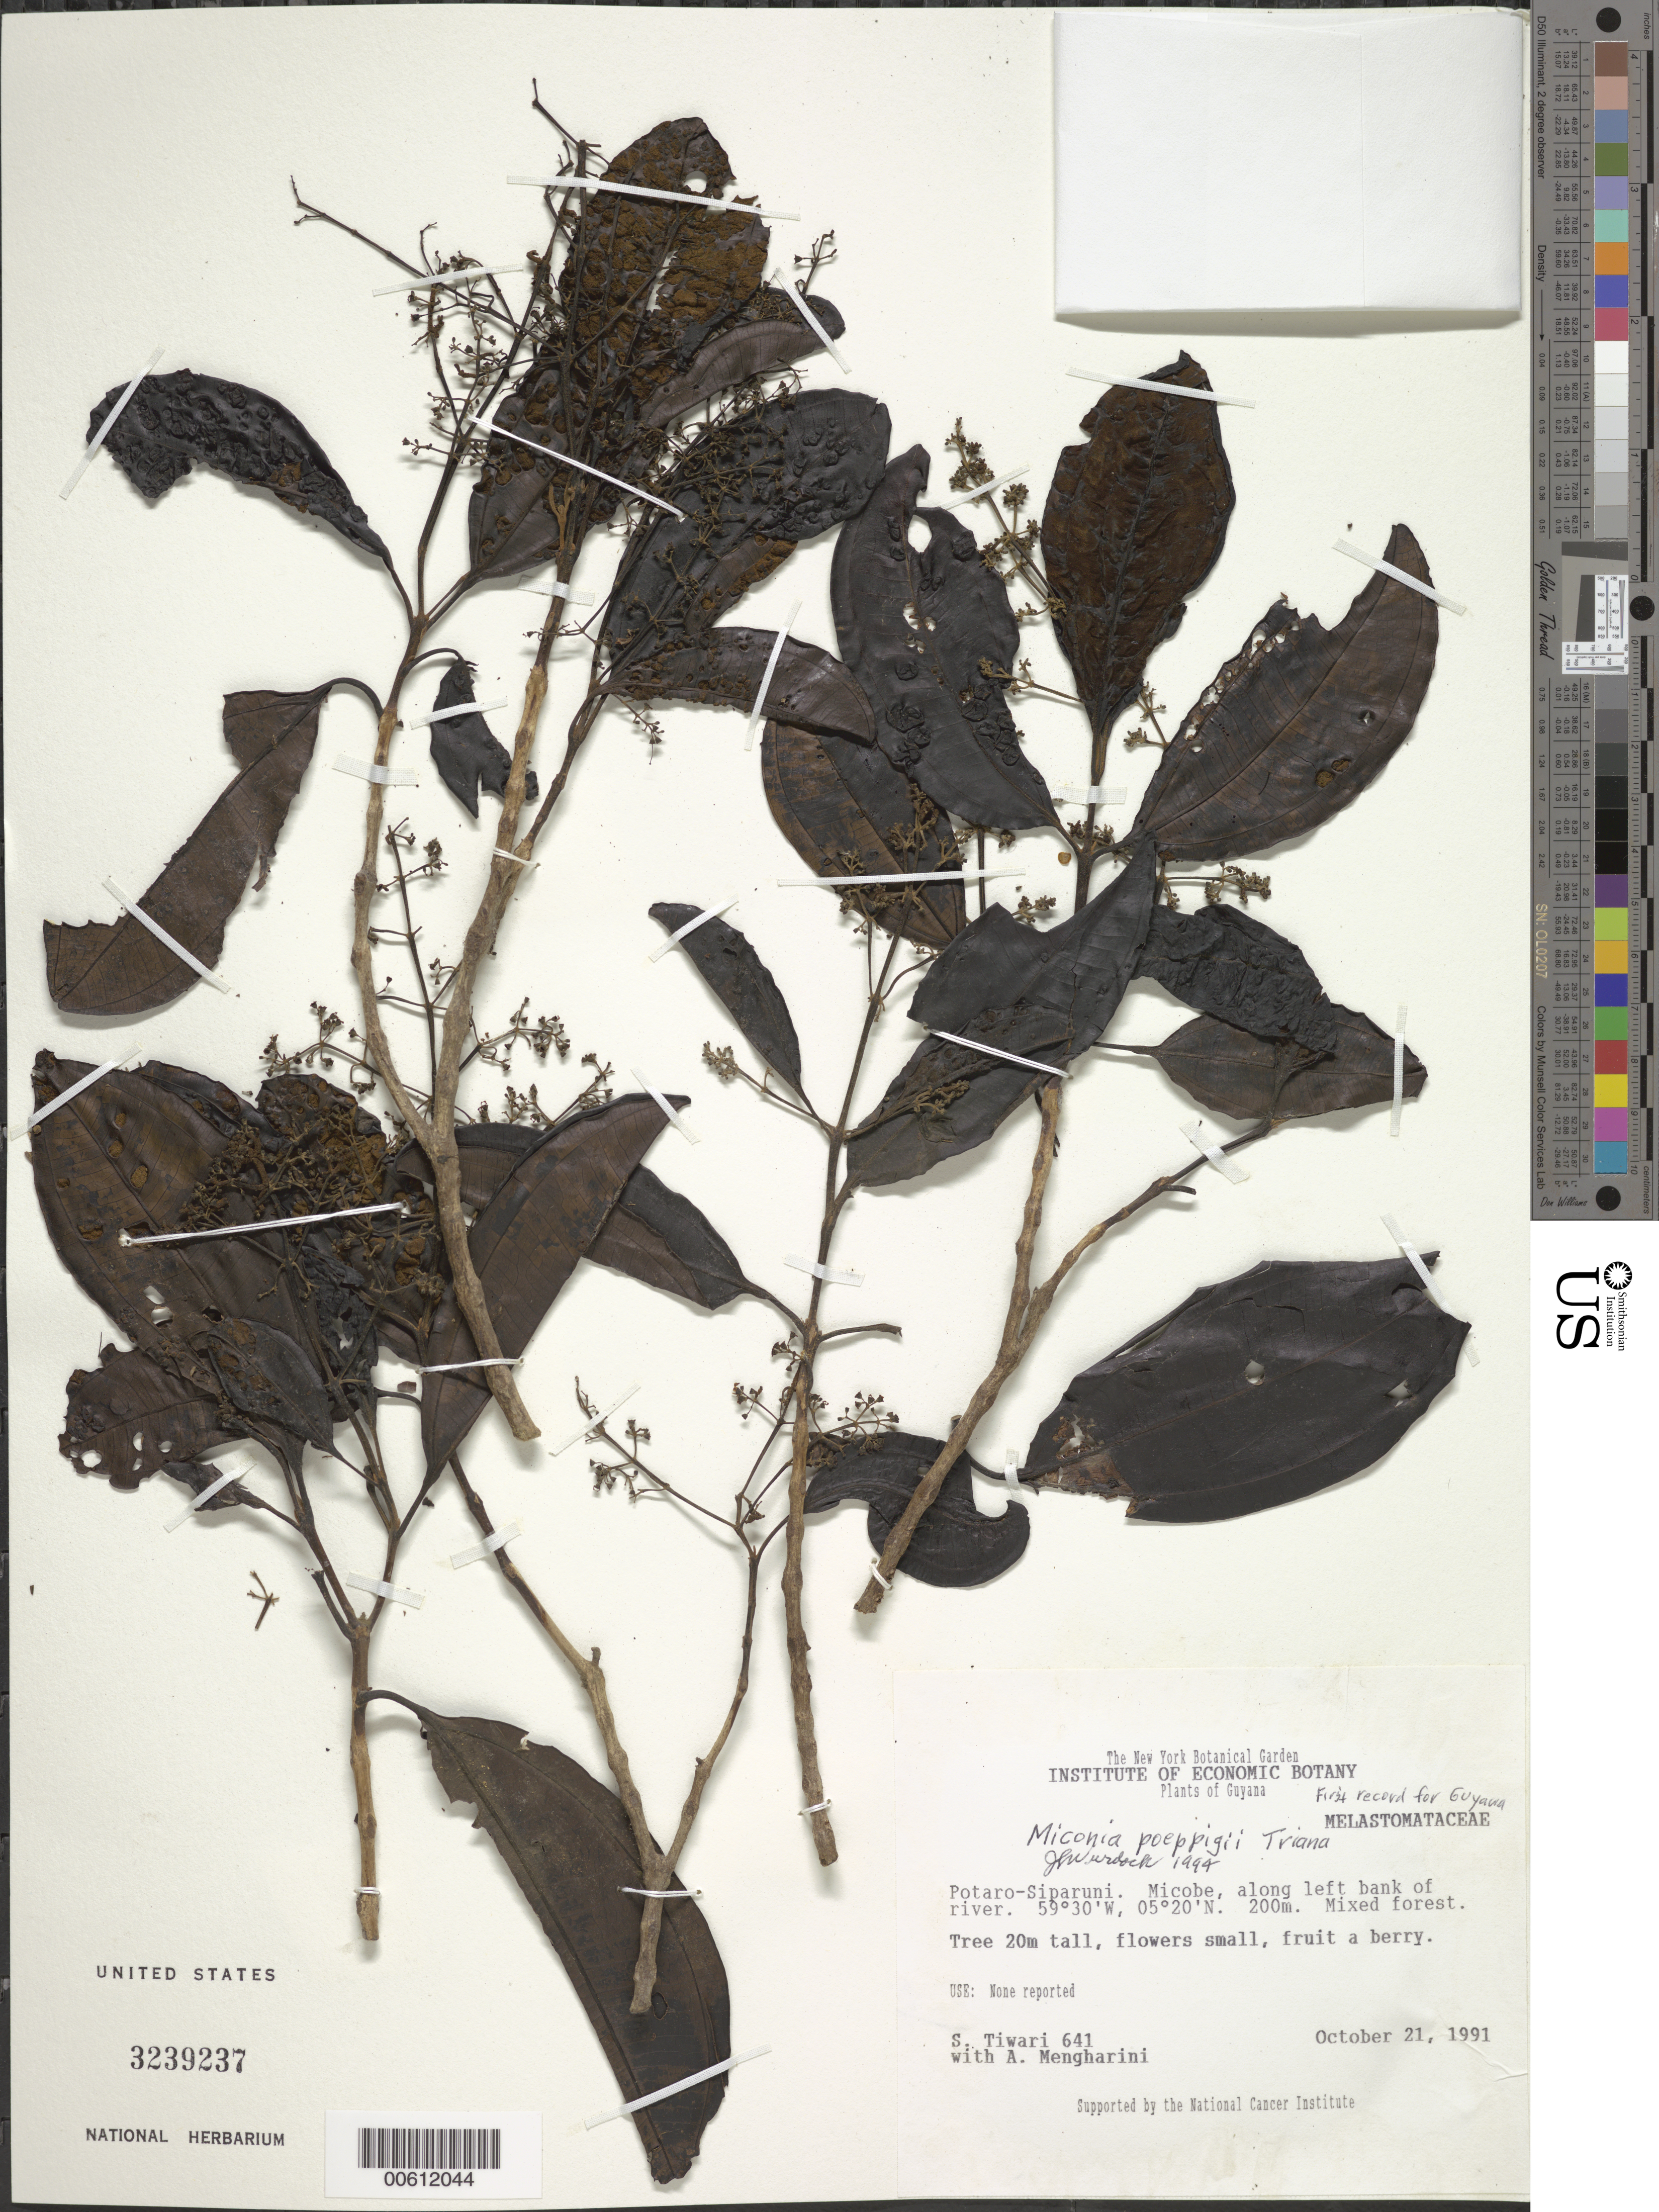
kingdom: Plantae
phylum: Tracheophyta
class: Magnoliopsida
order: Myrtales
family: Melastomataceae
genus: Miconia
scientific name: Miconia poeppigii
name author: Triana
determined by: Wurdack, John J., (US), US (UNITED STATES)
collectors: S. Tiwari & A. Mengharini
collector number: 641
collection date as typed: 21-Oct-91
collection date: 1991-10-21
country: Guyana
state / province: Potaro-Siparuni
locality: Micobe, along left bank of river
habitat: Mixed forest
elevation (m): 200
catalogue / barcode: US 3239237